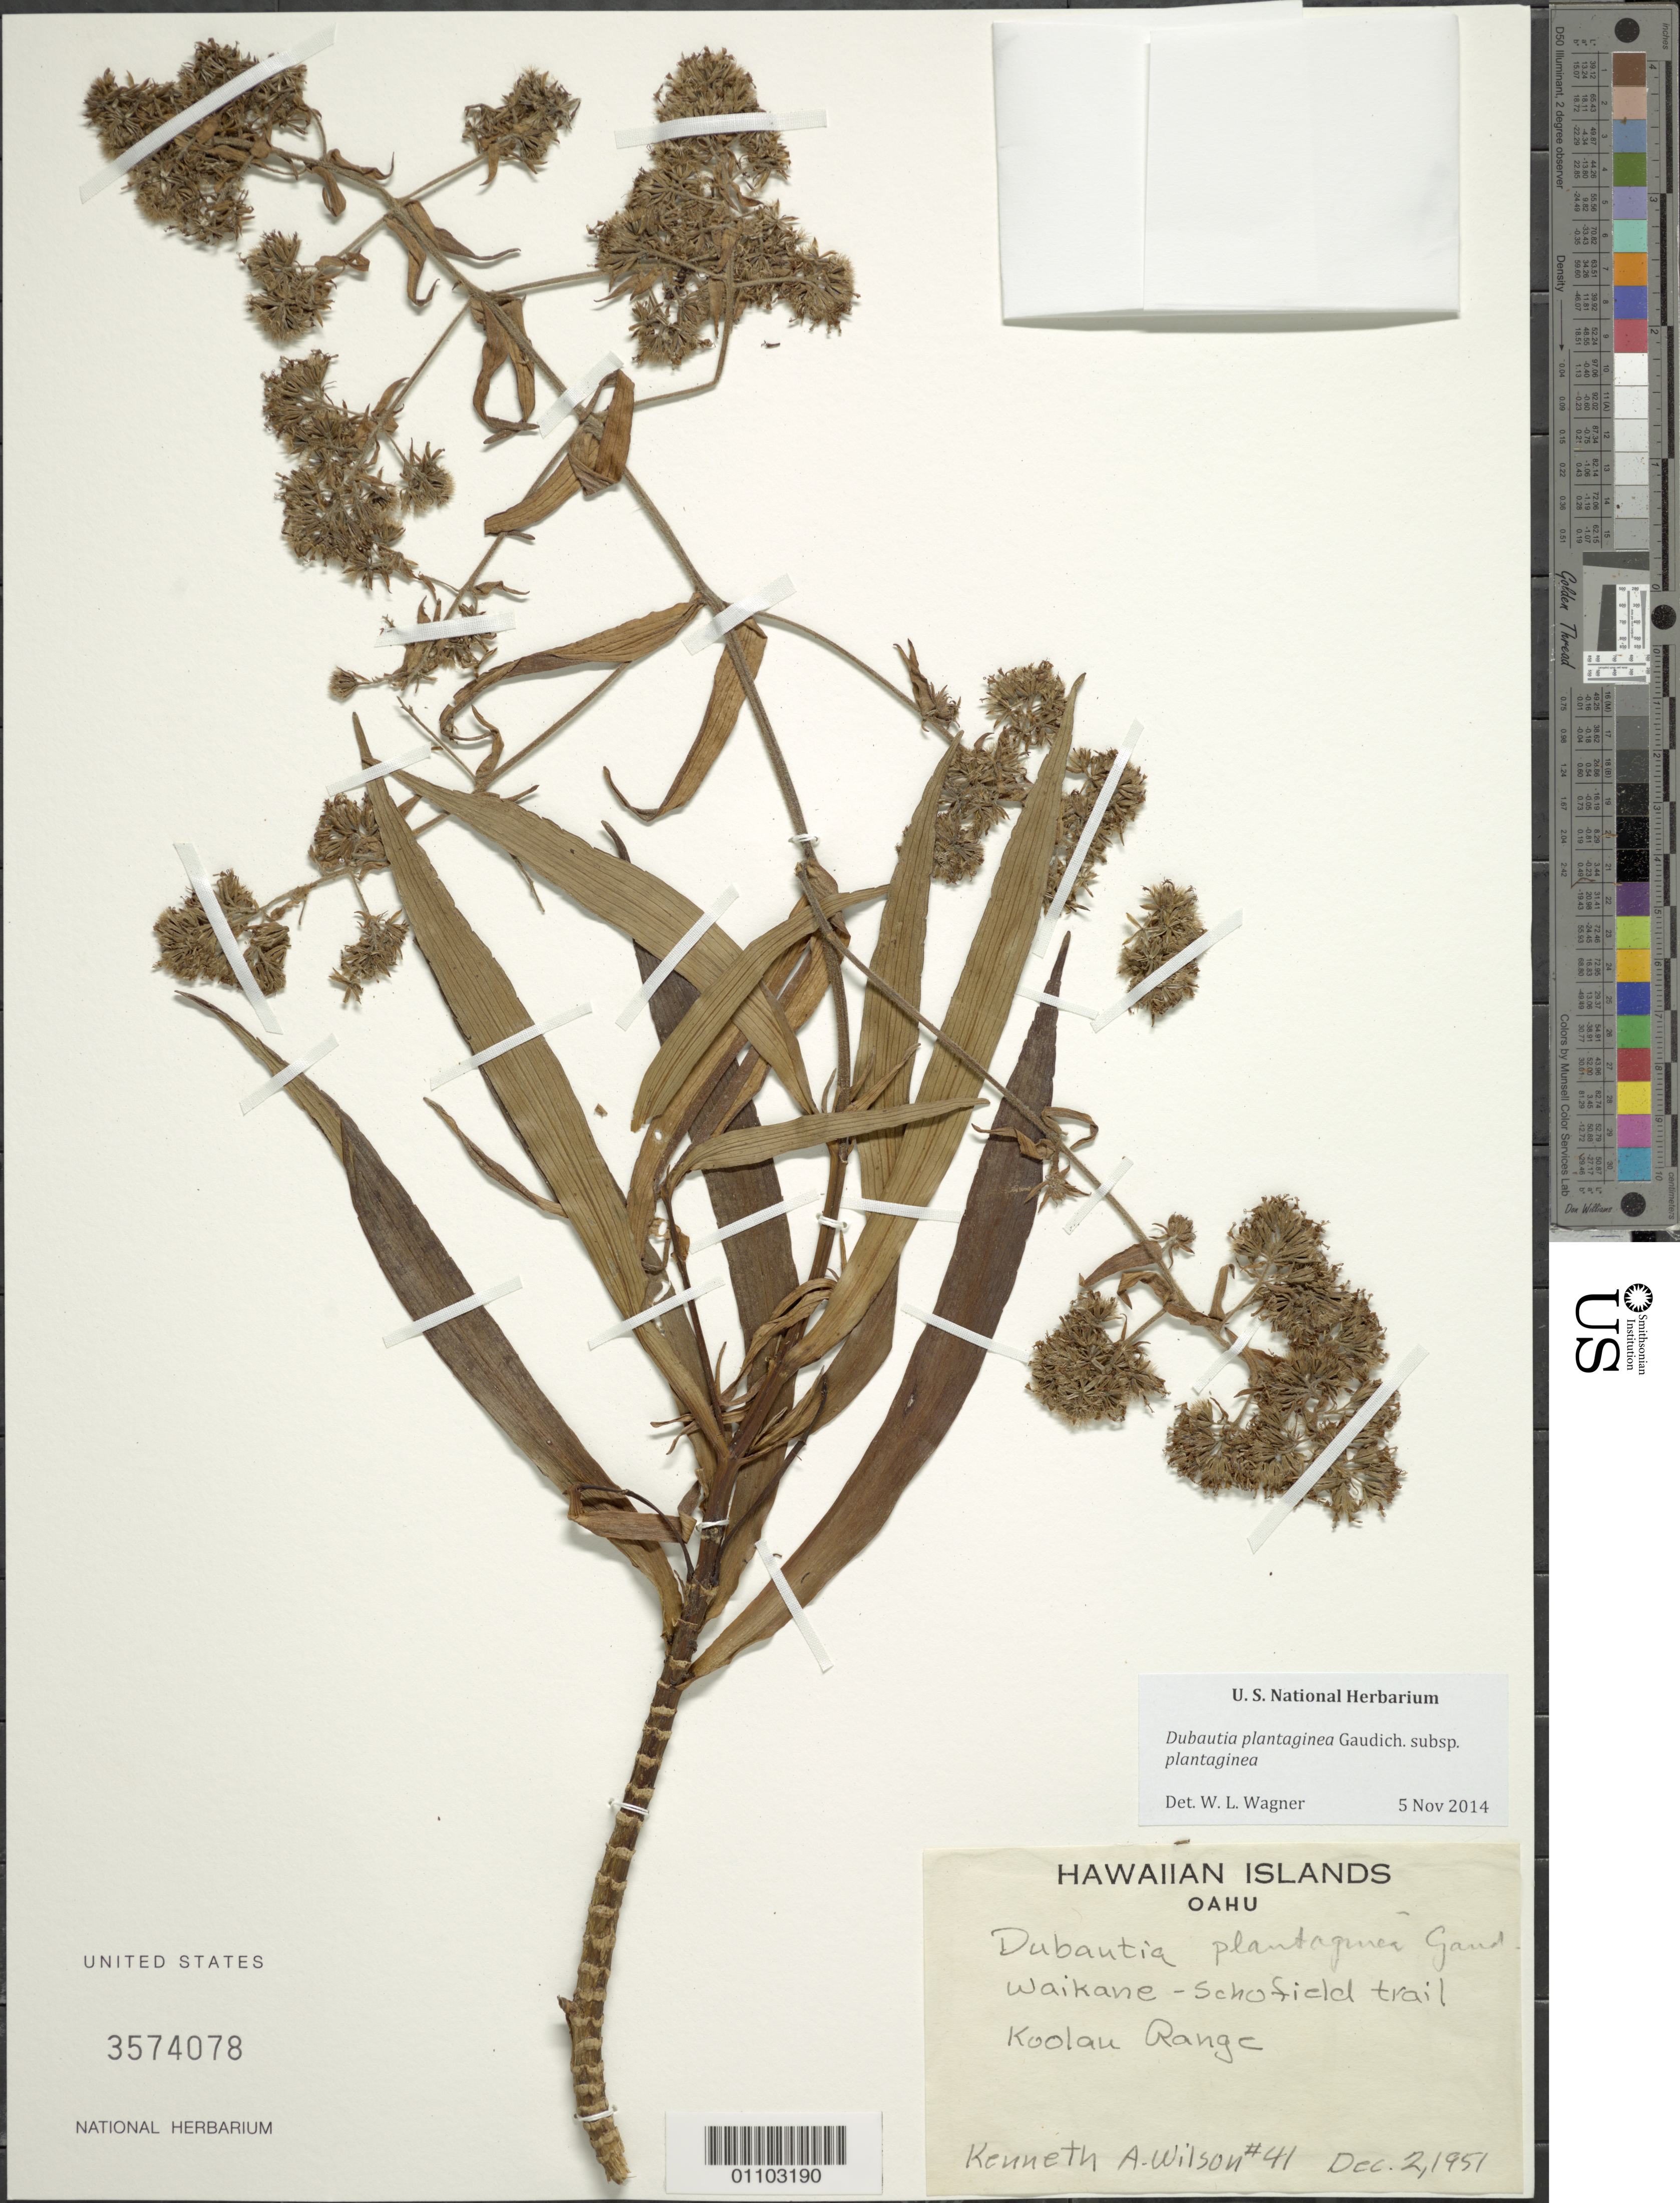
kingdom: Plantae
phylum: Tracheophyta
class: Magnoliopsida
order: Asterales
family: Asteraceae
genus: Dubautia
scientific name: Dubautia plantaginea subsp. plantaginea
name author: Gaudich.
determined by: Wagner, W. L., (BOT), Smithsonian Institution - National Museum of Natural History (UNITED STATES)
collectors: K. A. Wilson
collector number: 41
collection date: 1951-12-02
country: United States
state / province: Hawaii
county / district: Honolulu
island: Oahu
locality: Koolau Range, Waikane-Schofield Trail.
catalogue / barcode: US 3574078